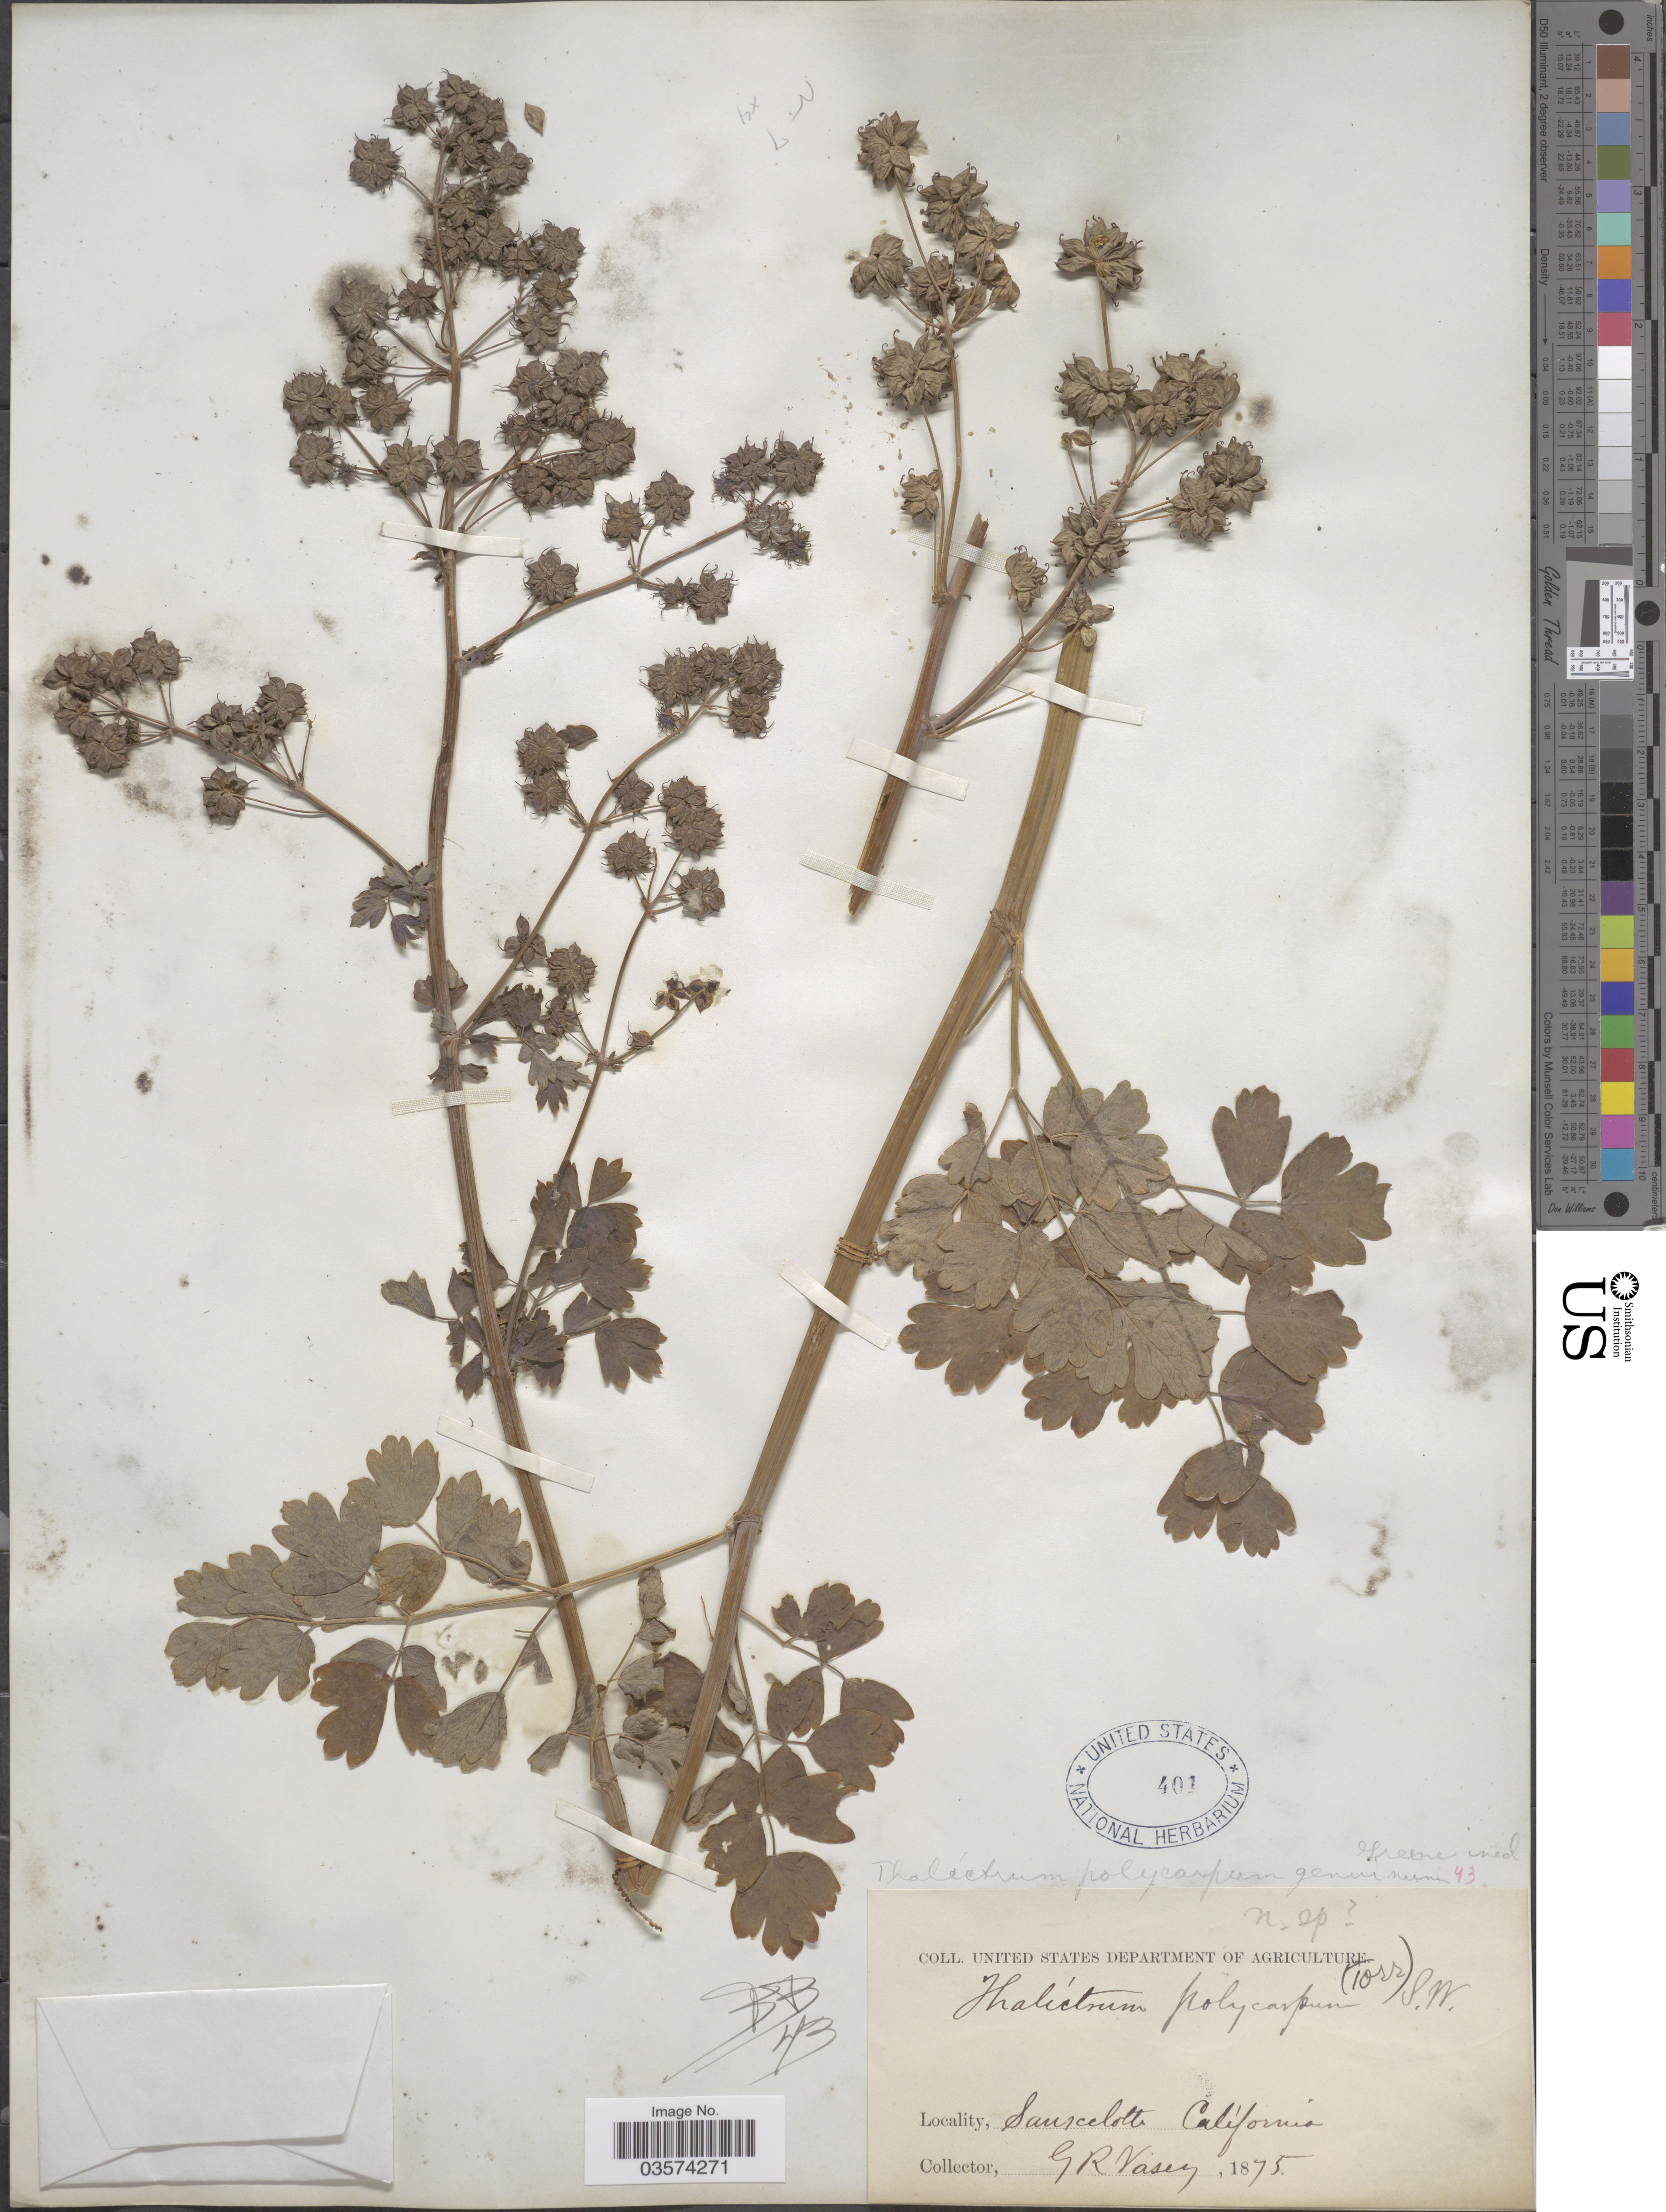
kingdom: Plantae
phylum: Tracheophyta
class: Magnoliopsida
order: Ranunculales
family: Ranunculaceae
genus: Thalictrum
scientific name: Thalictrum polycarpum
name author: (Torr.) S. Watson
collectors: G. R. Vasey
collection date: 1875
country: United States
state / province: California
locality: Sauscalotte.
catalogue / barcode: US 401